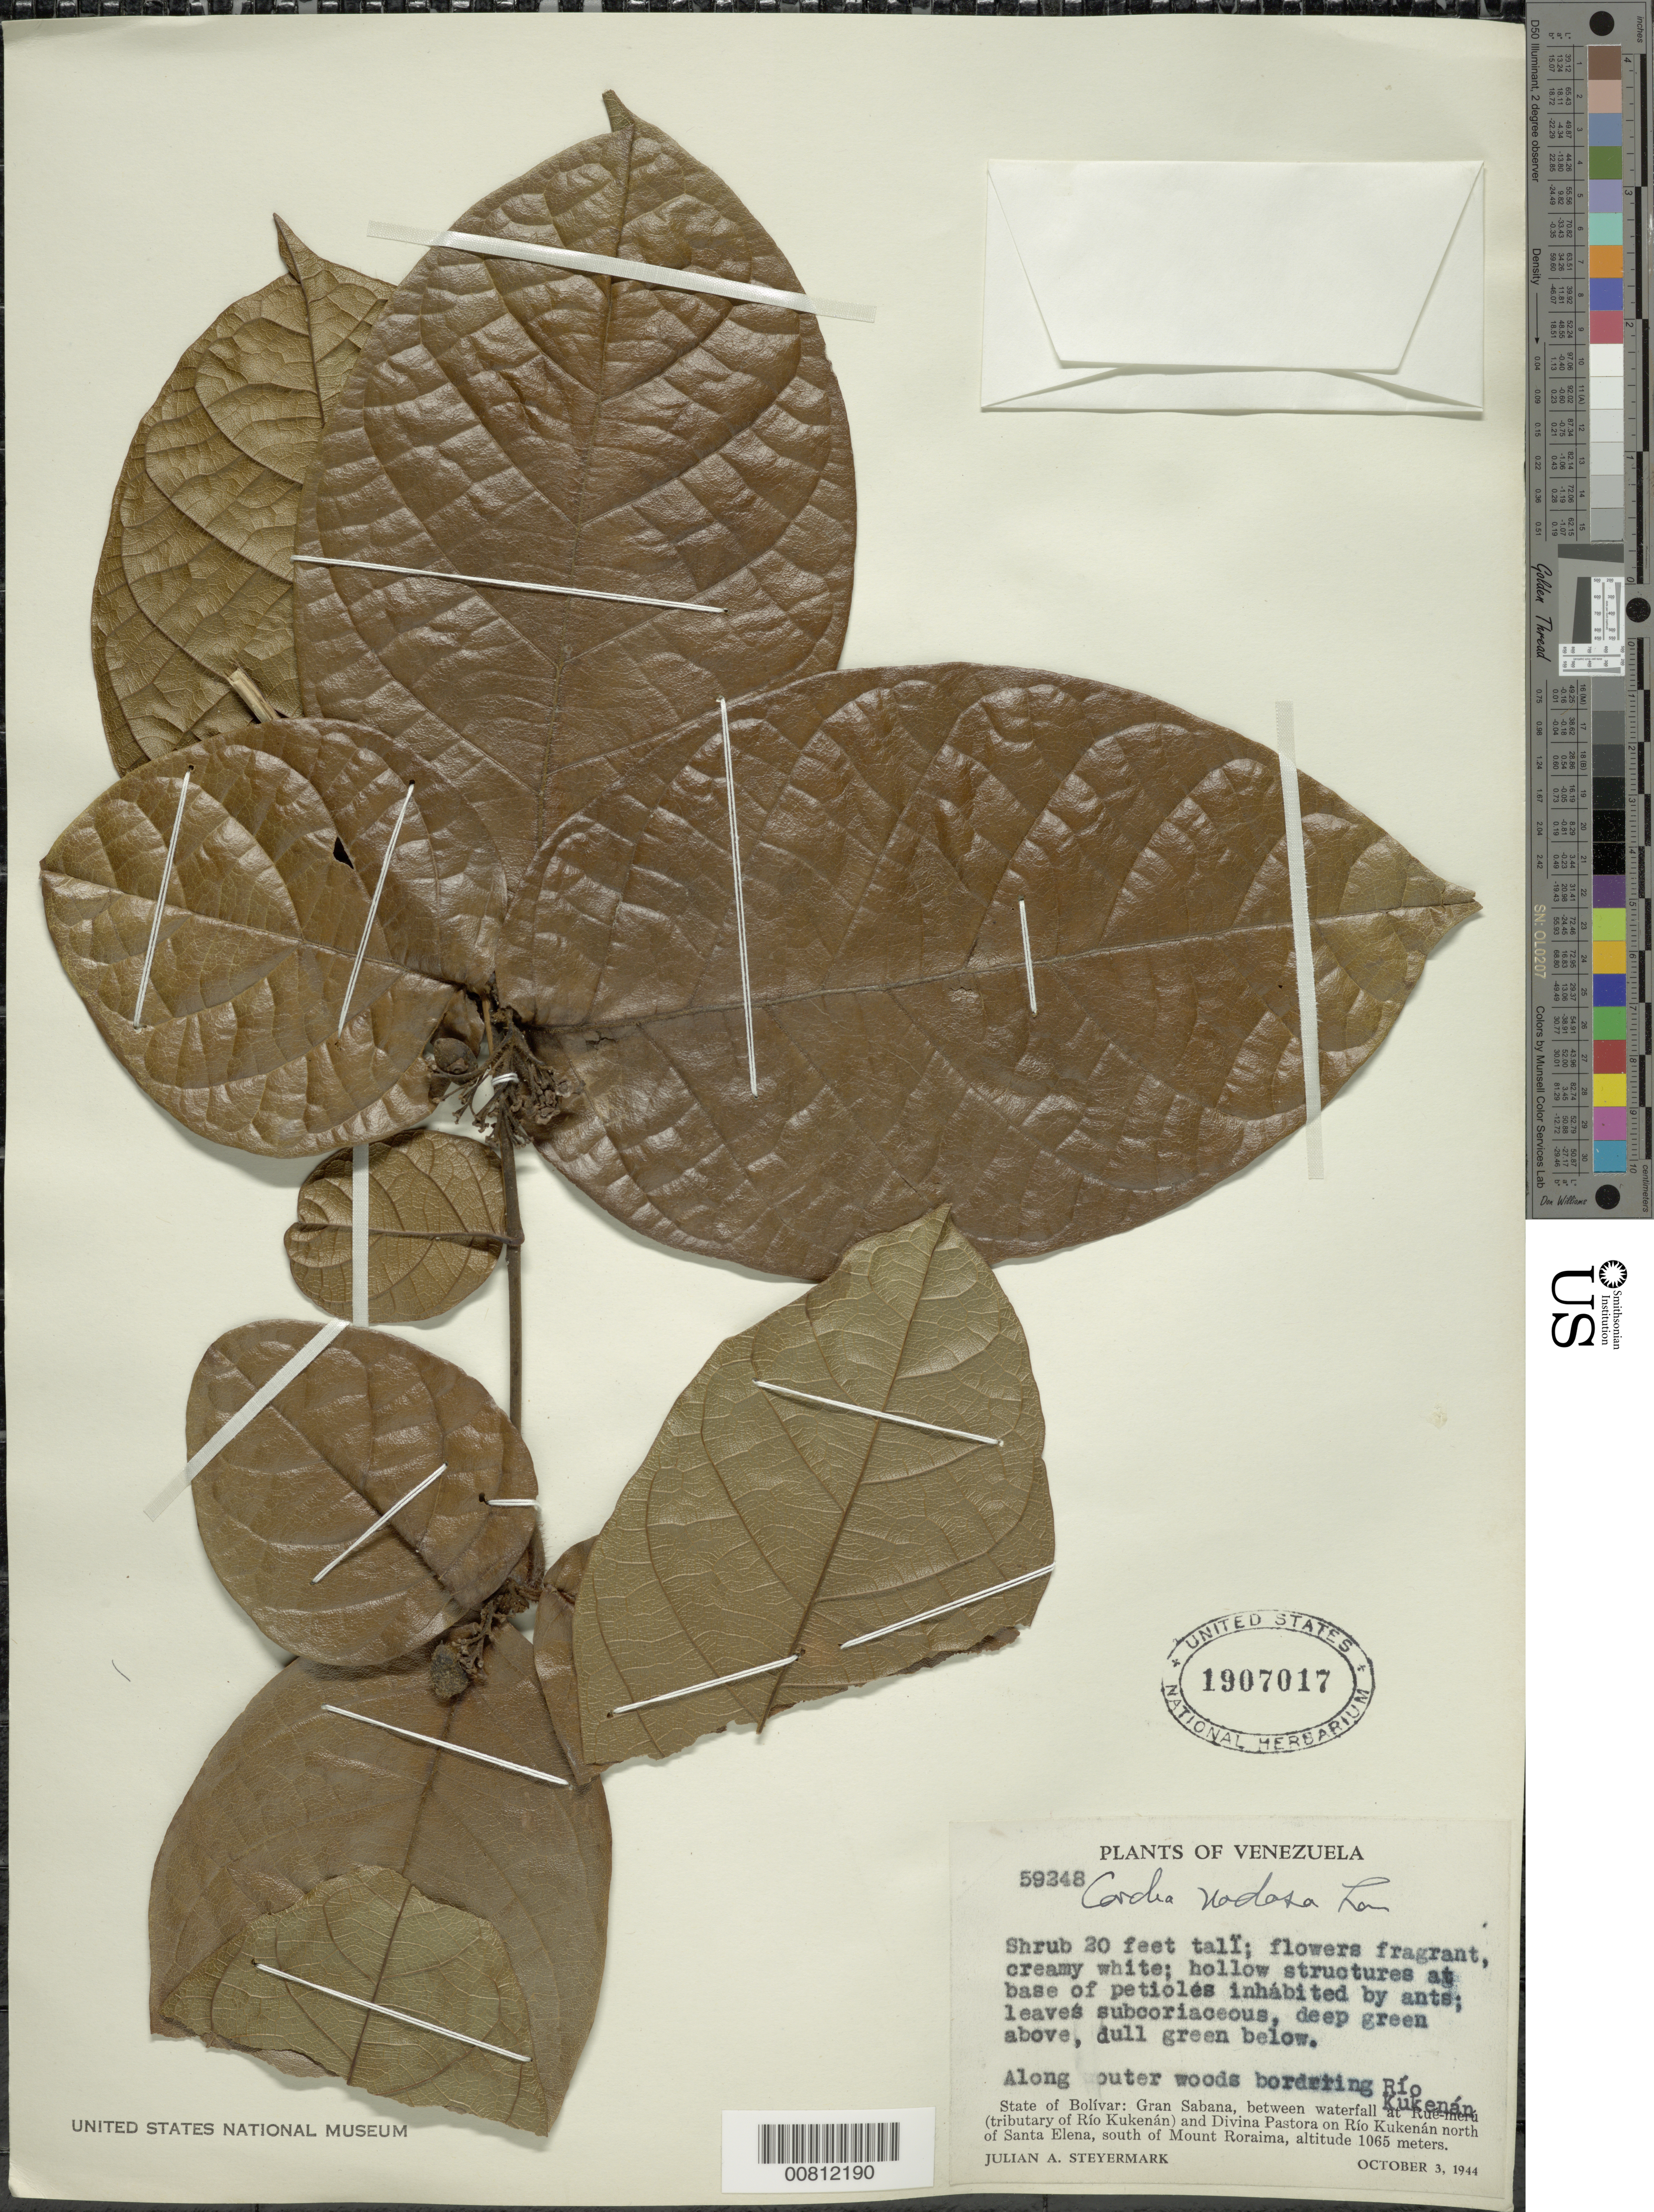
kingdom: Plantae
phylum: Tracheophyta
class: Magnoliopsida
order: Boraginales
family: Cordiaceae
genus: Cordia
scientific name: Cordia nodosa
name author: Lam.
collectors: J. Steyermark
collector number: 59248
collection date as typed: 3-Oct-44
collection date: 1944-10-03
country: Venezuela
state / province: Bolívar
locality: Gran Sabana, between waterfall at Rué-merú (trib of Río Kukenán) and Divina Pastora on Río Kukenán, north of Santa Elena, south of Mount Roraima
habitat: Along outer woods bordering Río Kukenán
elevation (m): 1065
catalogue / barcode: US 1907017